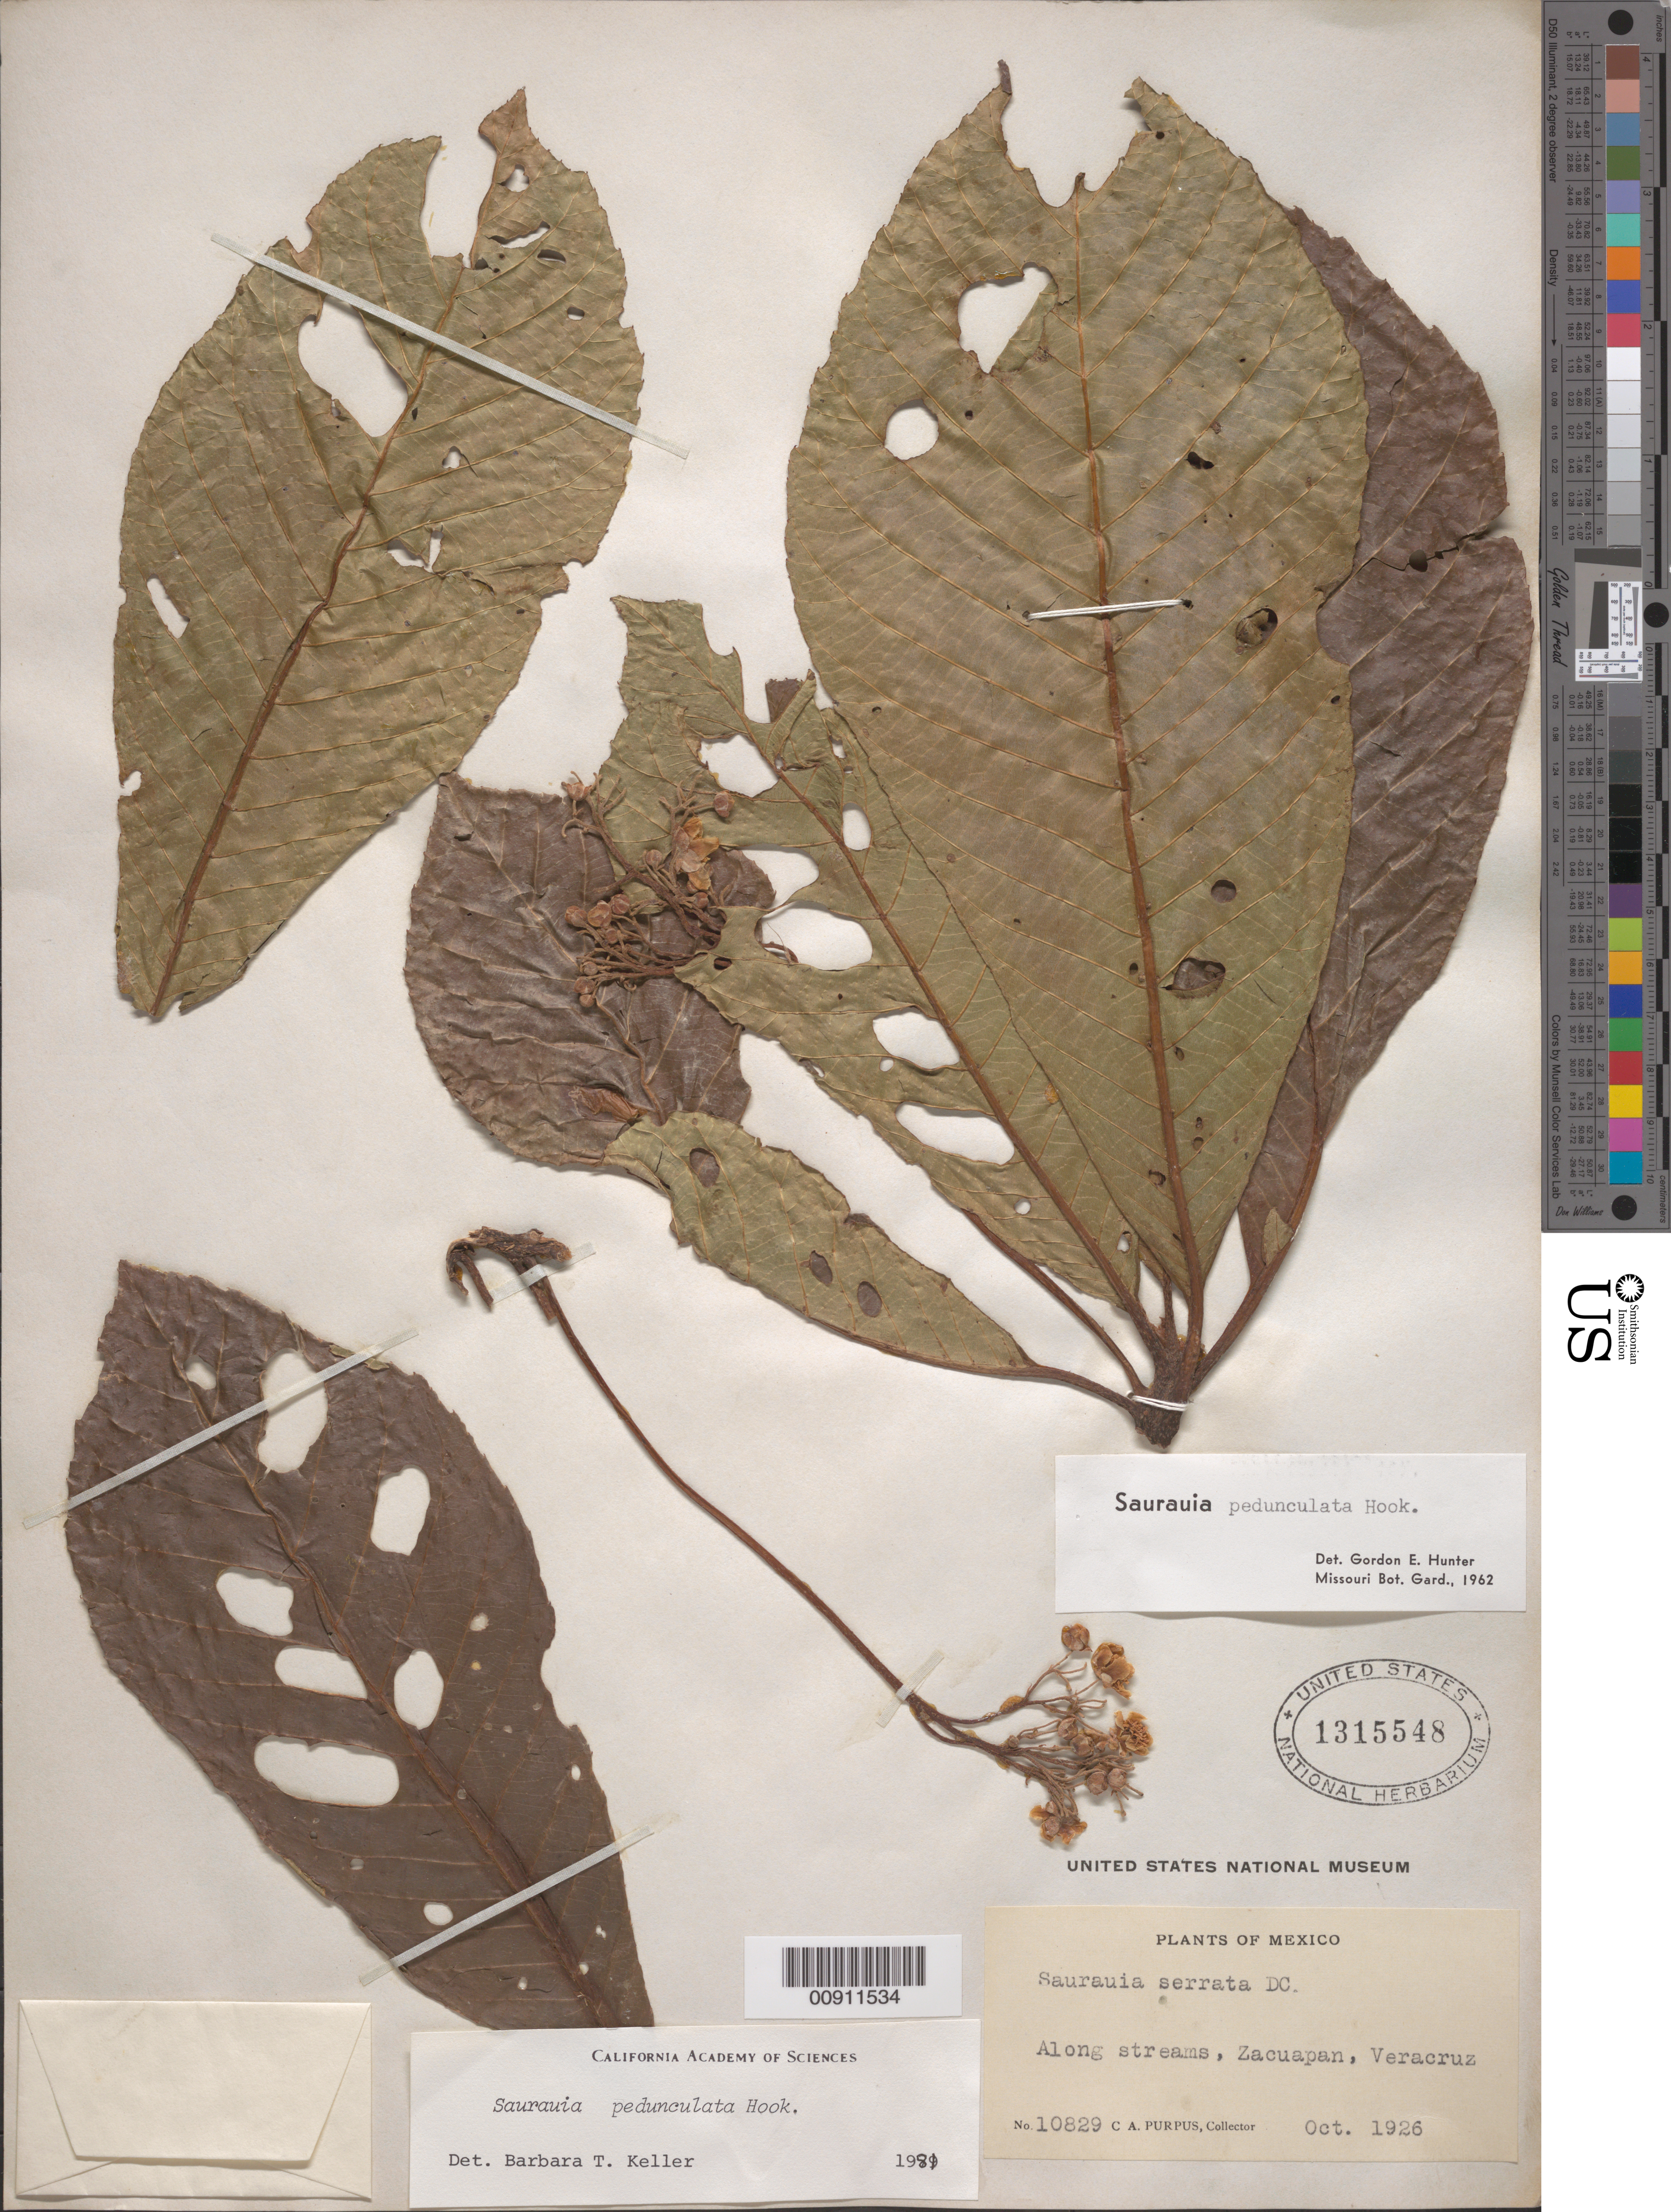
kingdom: Plantae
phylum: Tracheophyta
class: Magnoliopsida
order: Ericales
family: Actinidiaceae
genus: Saurauia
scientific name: Saurauia pedunculata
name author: Hook.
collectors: C. A. Purpus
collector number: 10829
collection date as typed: Oct 1926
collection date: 1926-10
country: Mexico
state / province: Veracruz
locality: Zacuapan, Veracruz.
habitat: Along streams.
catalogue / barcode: US 1315548